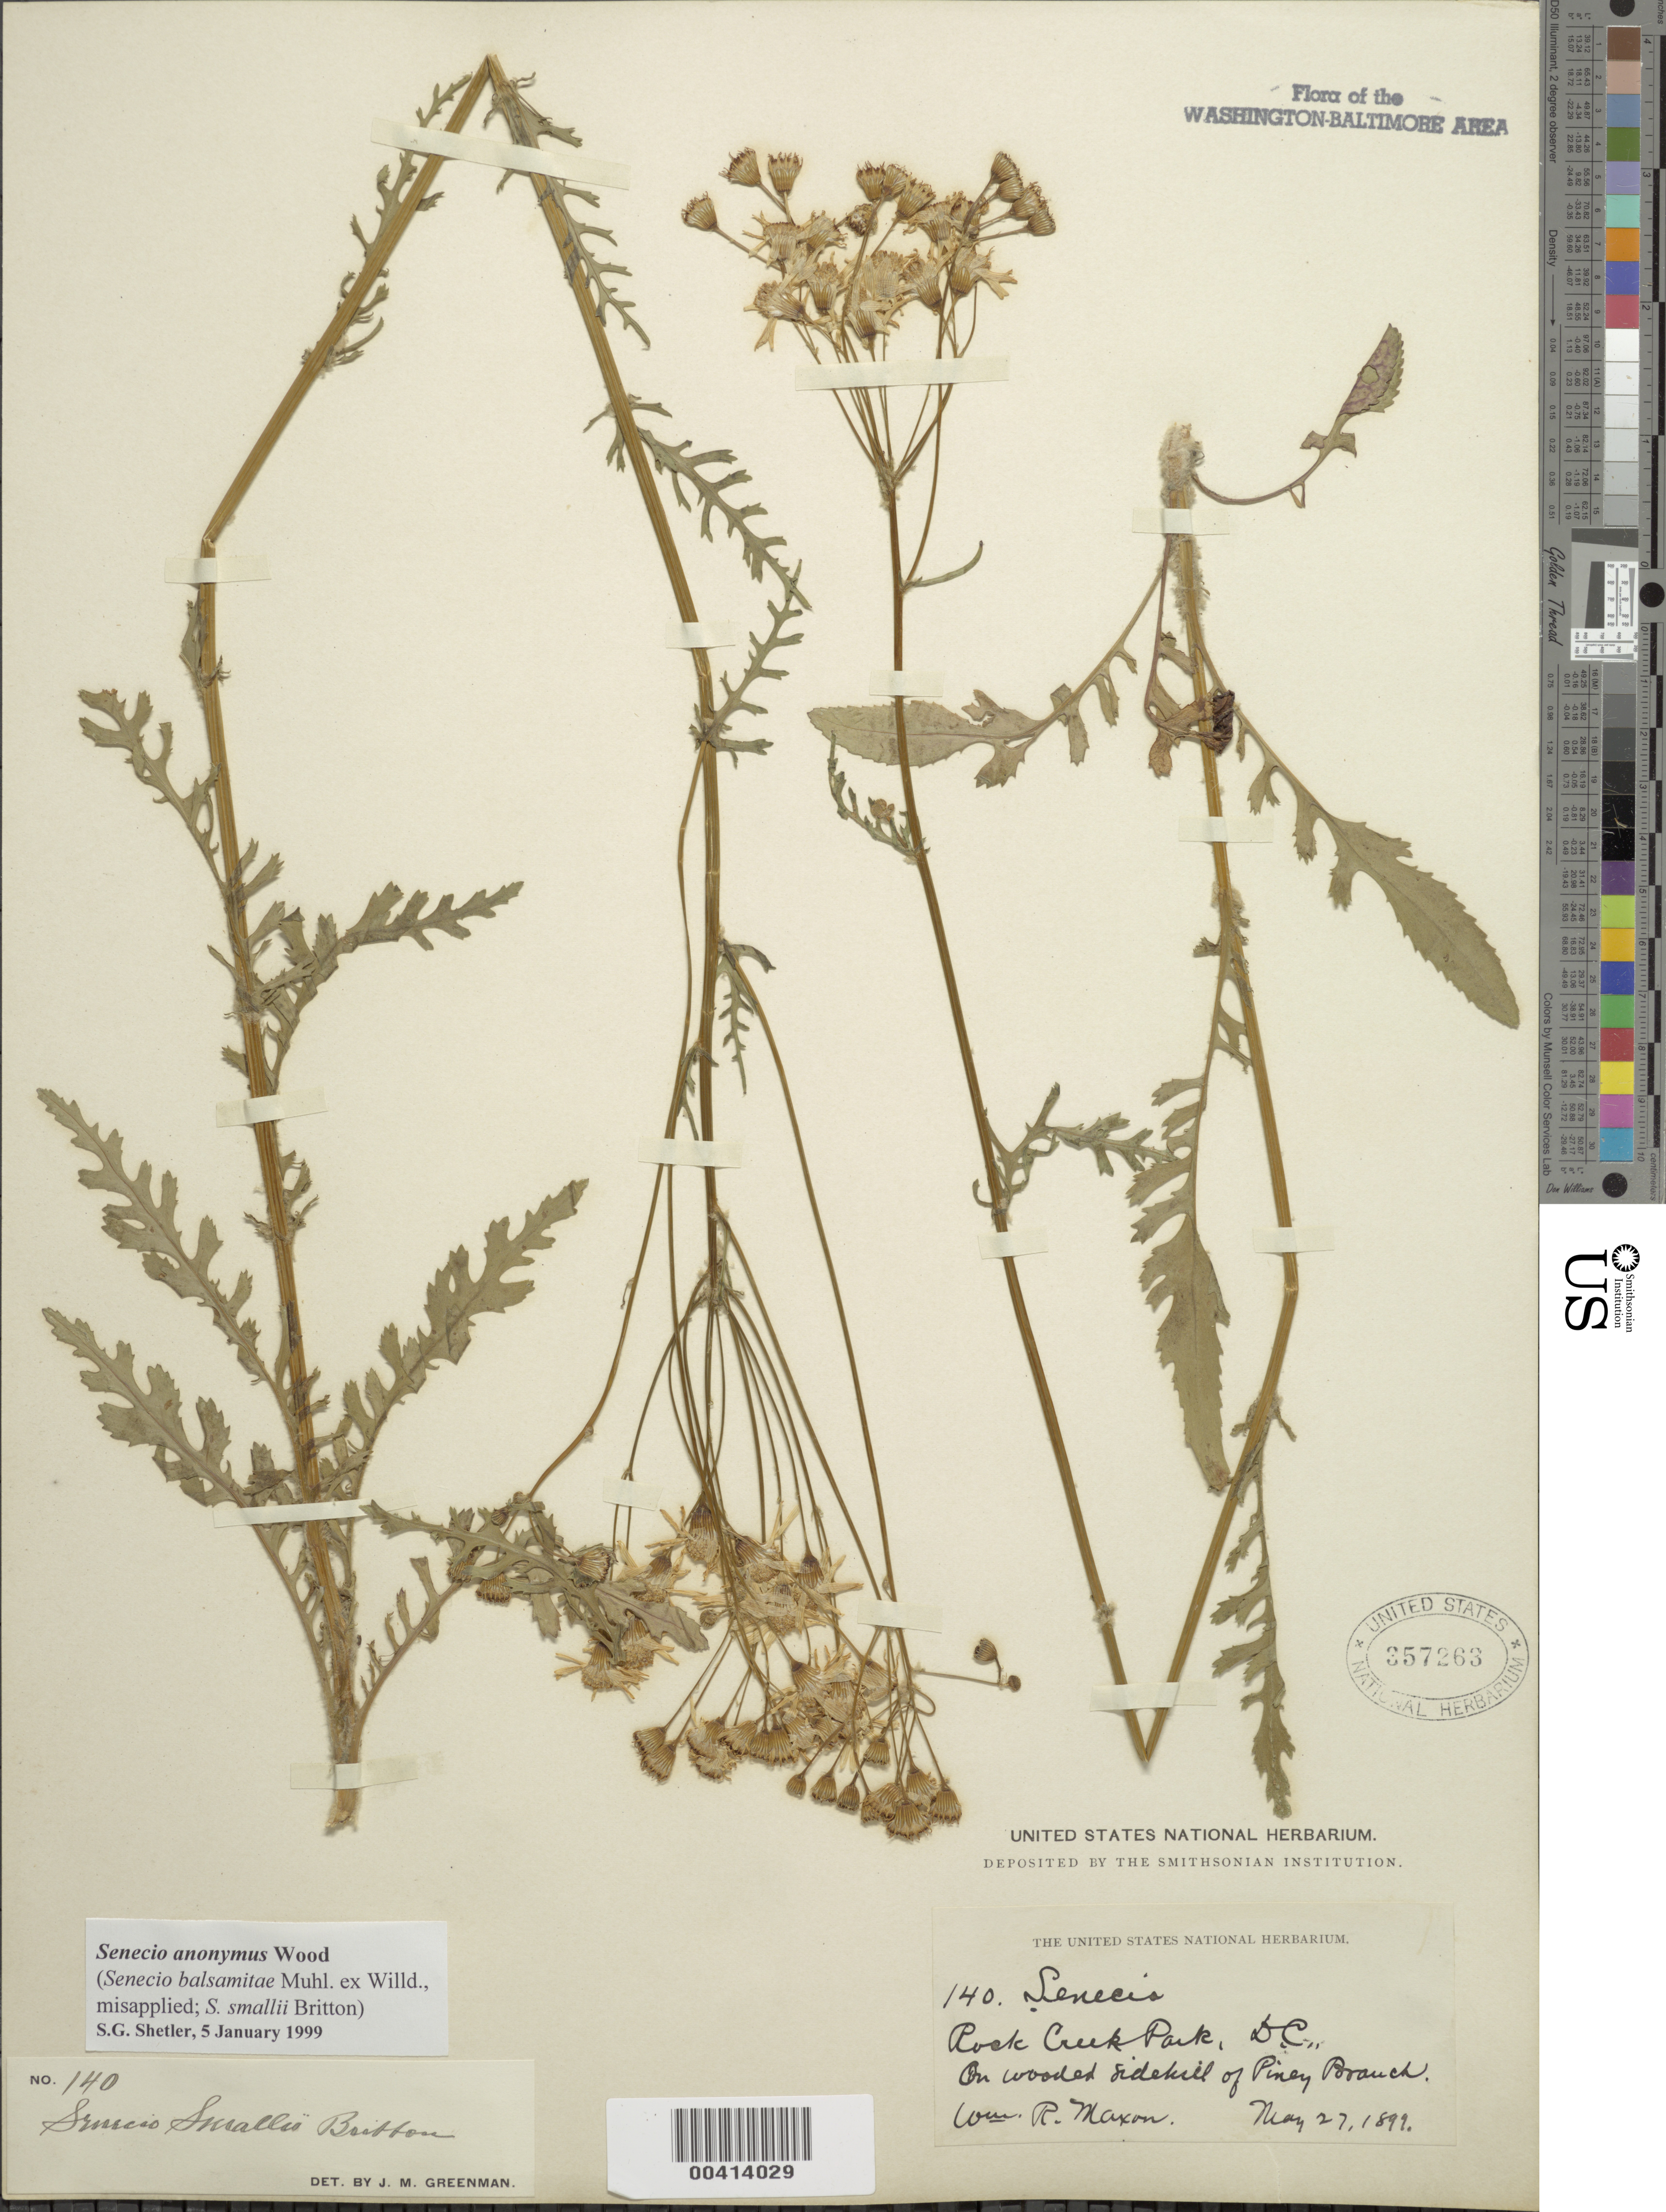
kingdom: Plantae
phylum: Tracheophyta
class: Magnoliopsida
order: Asterales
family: Asteraceae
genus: Packera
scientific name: Packera anonyma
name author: (Alph. Wood) W.A. Weber & Á. Löve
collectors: W. R. Maxon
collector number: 140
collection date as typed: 27 May 1899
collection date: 1899-05-27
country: United States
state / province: District of Columbia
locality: Rock Creek Park, Piney Branch Rock Creek Park & vicinity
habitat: On wooded sidehill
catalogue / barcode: US 357263